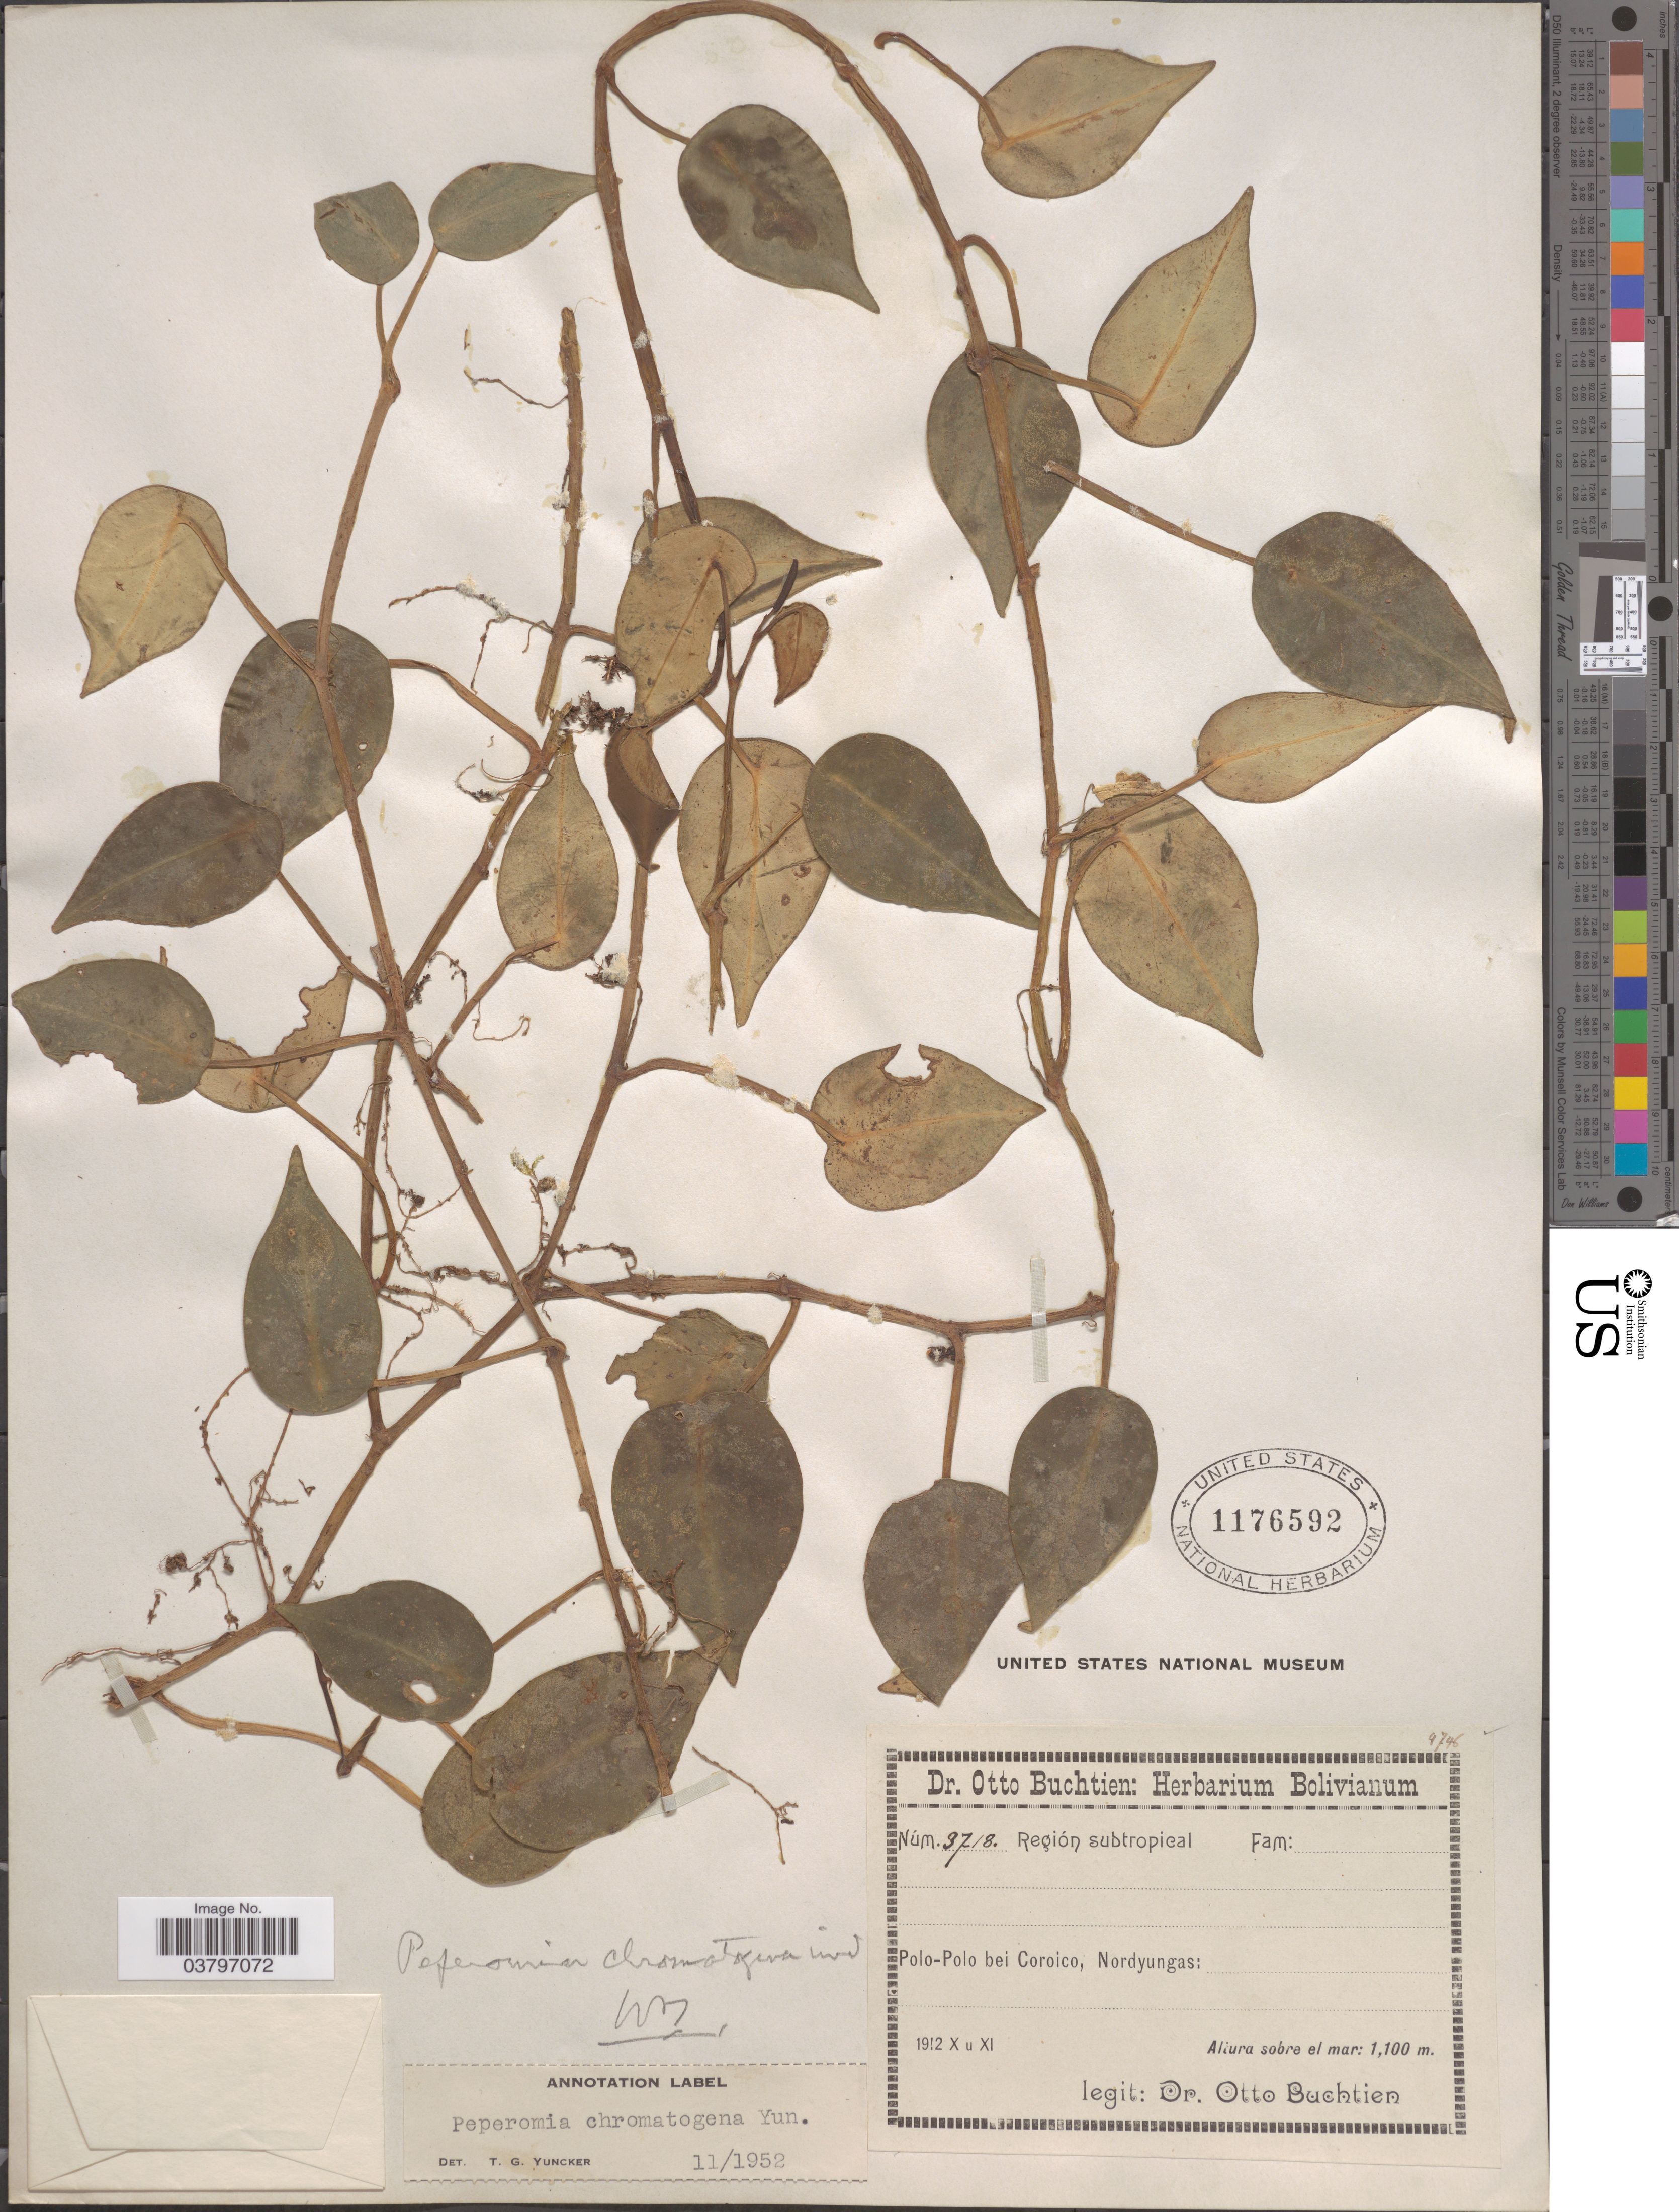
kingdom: Plantae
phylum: Tracheophyta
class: Magnoliopsida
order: Piperales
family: Piperaceae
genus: Peperomia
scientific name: Peperomia chromatogena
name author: Yunck.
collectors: O. Buchtien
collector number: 3718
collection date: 1912-10/1912-11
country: Bolivia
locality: Región subtropical. Polo-Polo bei Coroico, Nordyungas.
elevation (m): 1100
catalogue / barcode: US 1176592